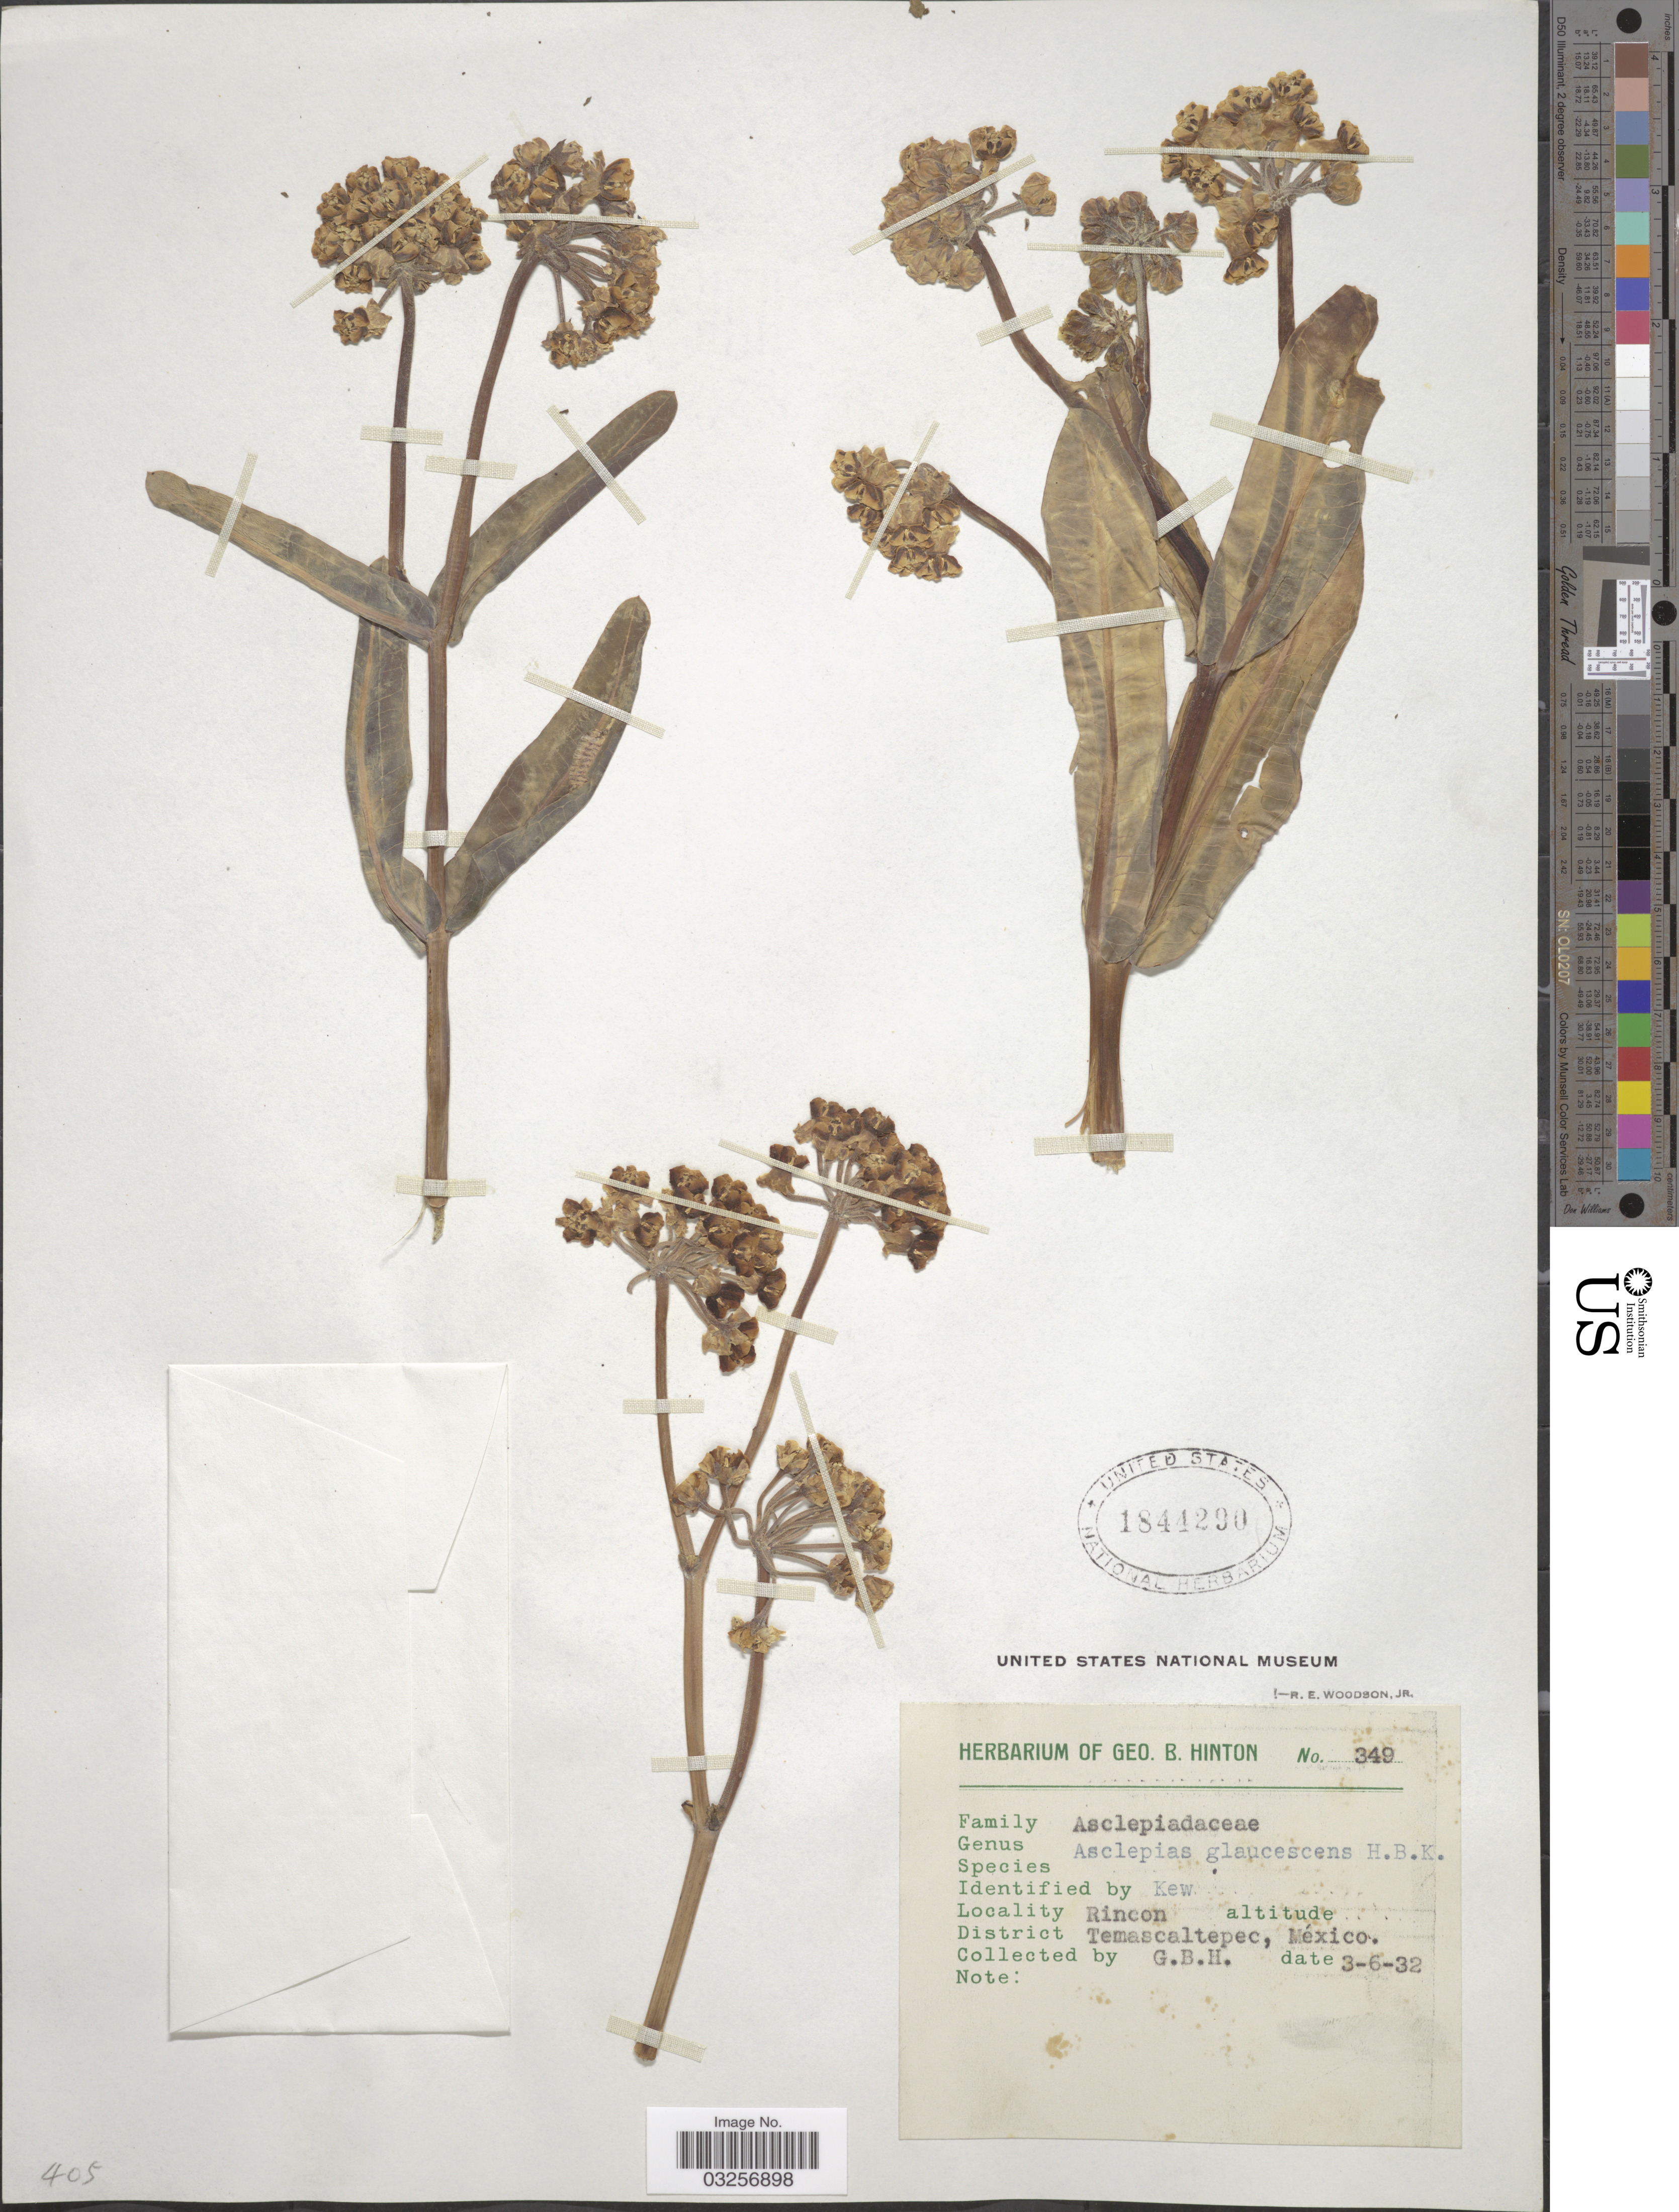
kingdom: Plantae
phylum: Tracheophyta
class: Magnoliopsida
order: Gentianales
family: Apocynaceae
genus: Asclepias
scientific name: Asclepias glaucescens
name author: Kunth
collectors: G. B. Hinton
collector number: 349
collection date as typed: Transcribed d/m/y: 3/6/32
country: Mexico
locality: Rincon. District Temascaltepec.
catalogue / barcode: US 1844290